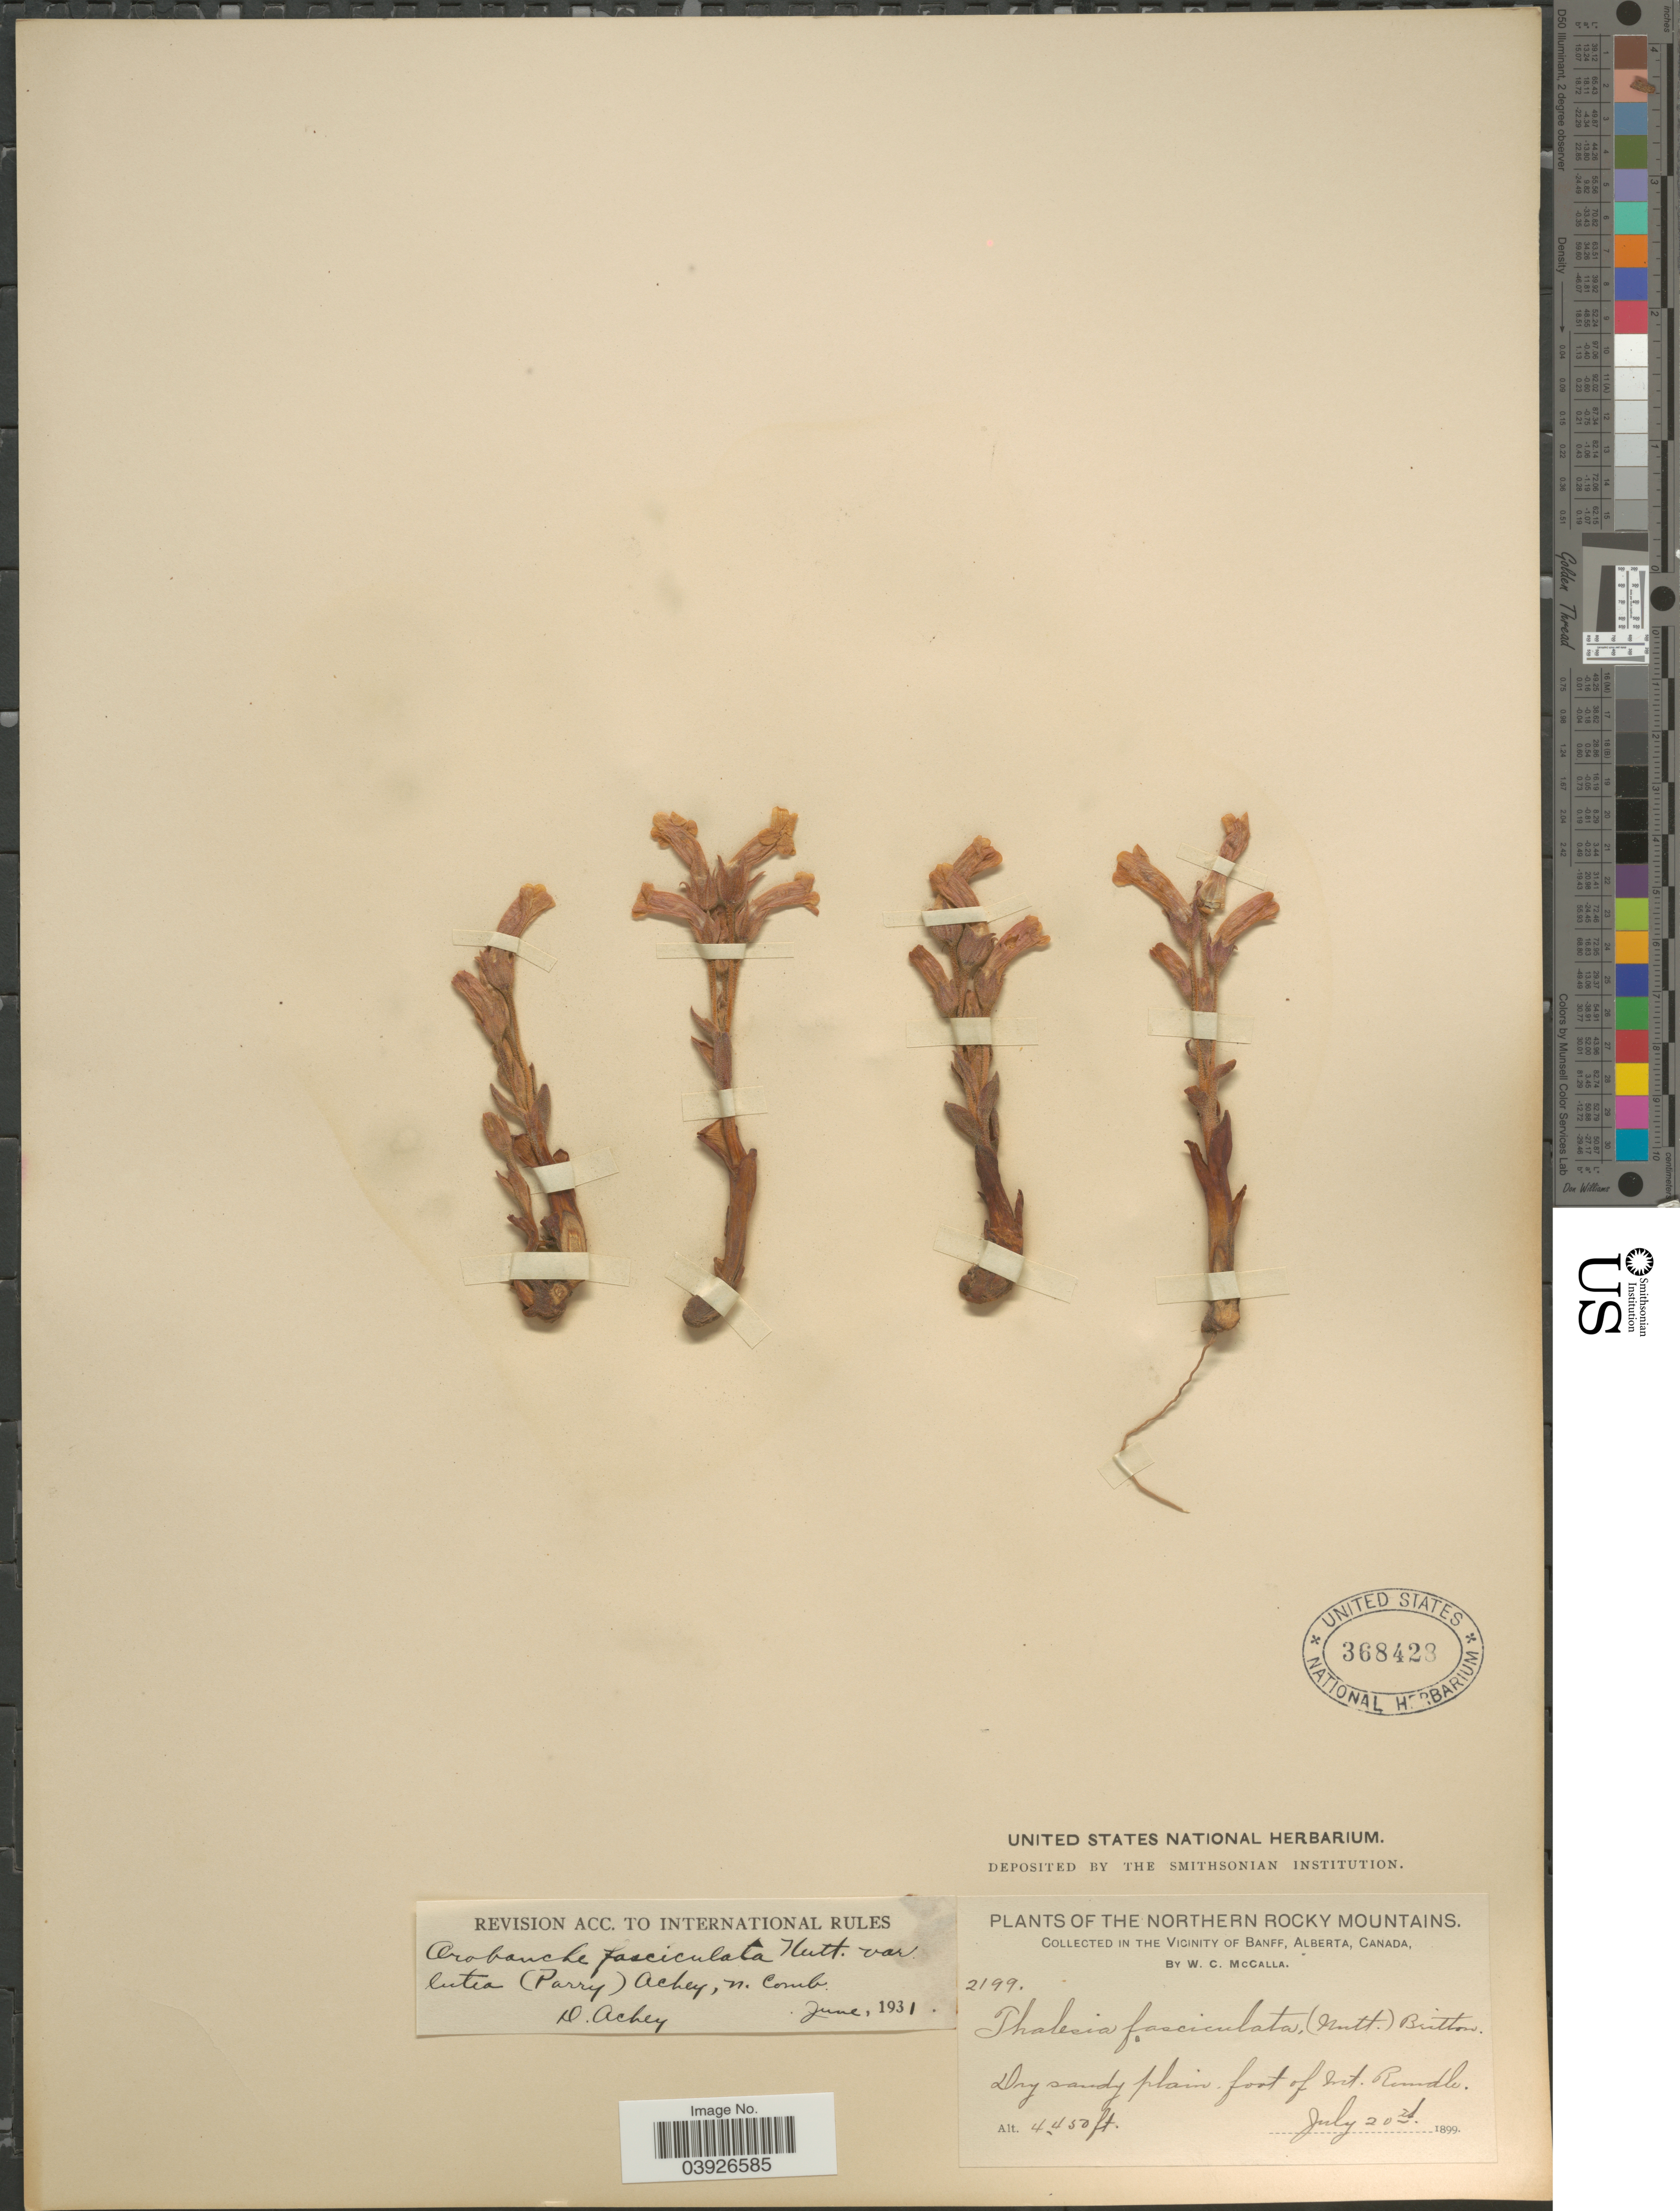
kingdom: Plantae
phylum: Tracheophyta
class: Magnoliopsida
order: Lamiales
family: Orobanchaceae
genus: Aphyllon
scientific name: Aphyllon fasciculatum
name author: (Nutt.) Torr. & A. Gray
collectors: W. McCalla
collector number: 2199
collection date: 1899-07-20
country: Canada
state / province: Alberta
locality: The Northern Rocky Mountains. In the vicinity of Banff. Dry sandy plain, foot of Mt. Rundle.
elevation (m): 1356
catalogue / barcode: US 368423